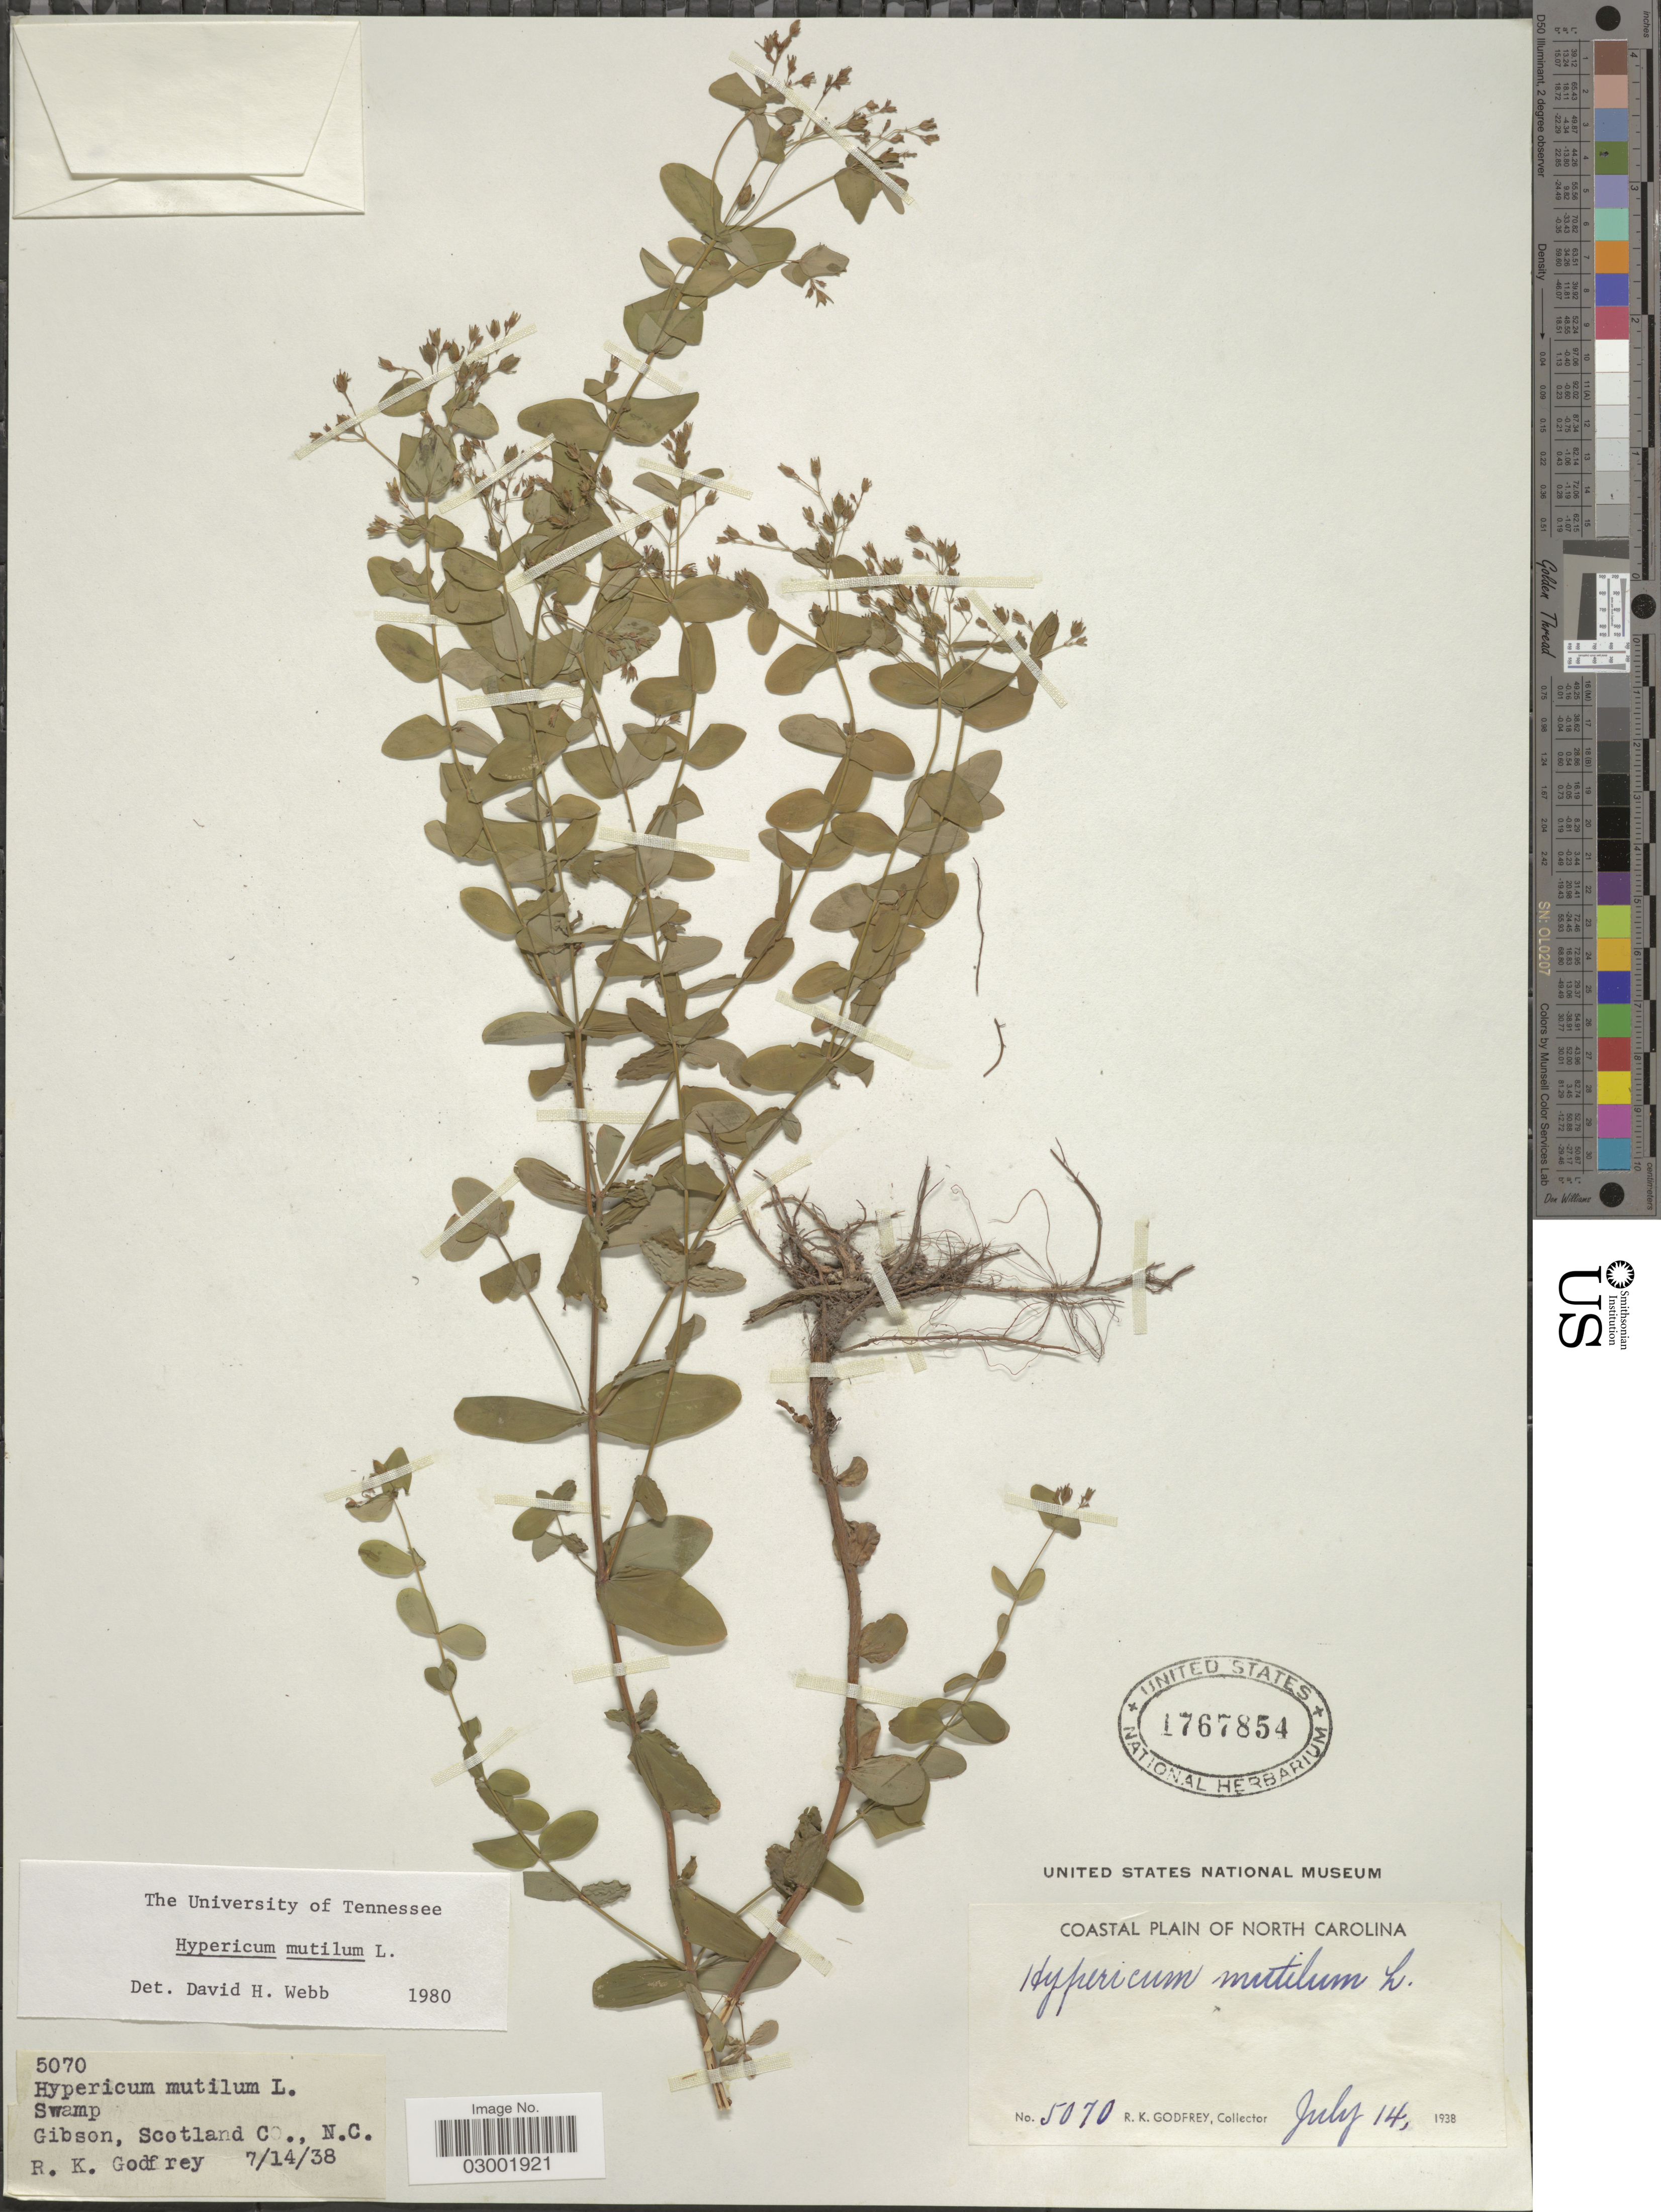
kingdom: Plantae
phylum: Tracheophyta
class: Magnoliopsida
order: Malpighiales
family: Hypericaceae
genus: Hypericum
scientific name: Hypericum mutilum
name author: L.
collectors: R. K. Godfrey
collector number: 5070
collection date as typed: Transcribed d/m/y: 14/7/38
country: United States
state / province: North Carolina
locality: Gibson, Scotland Co.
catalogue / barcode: US 1767854